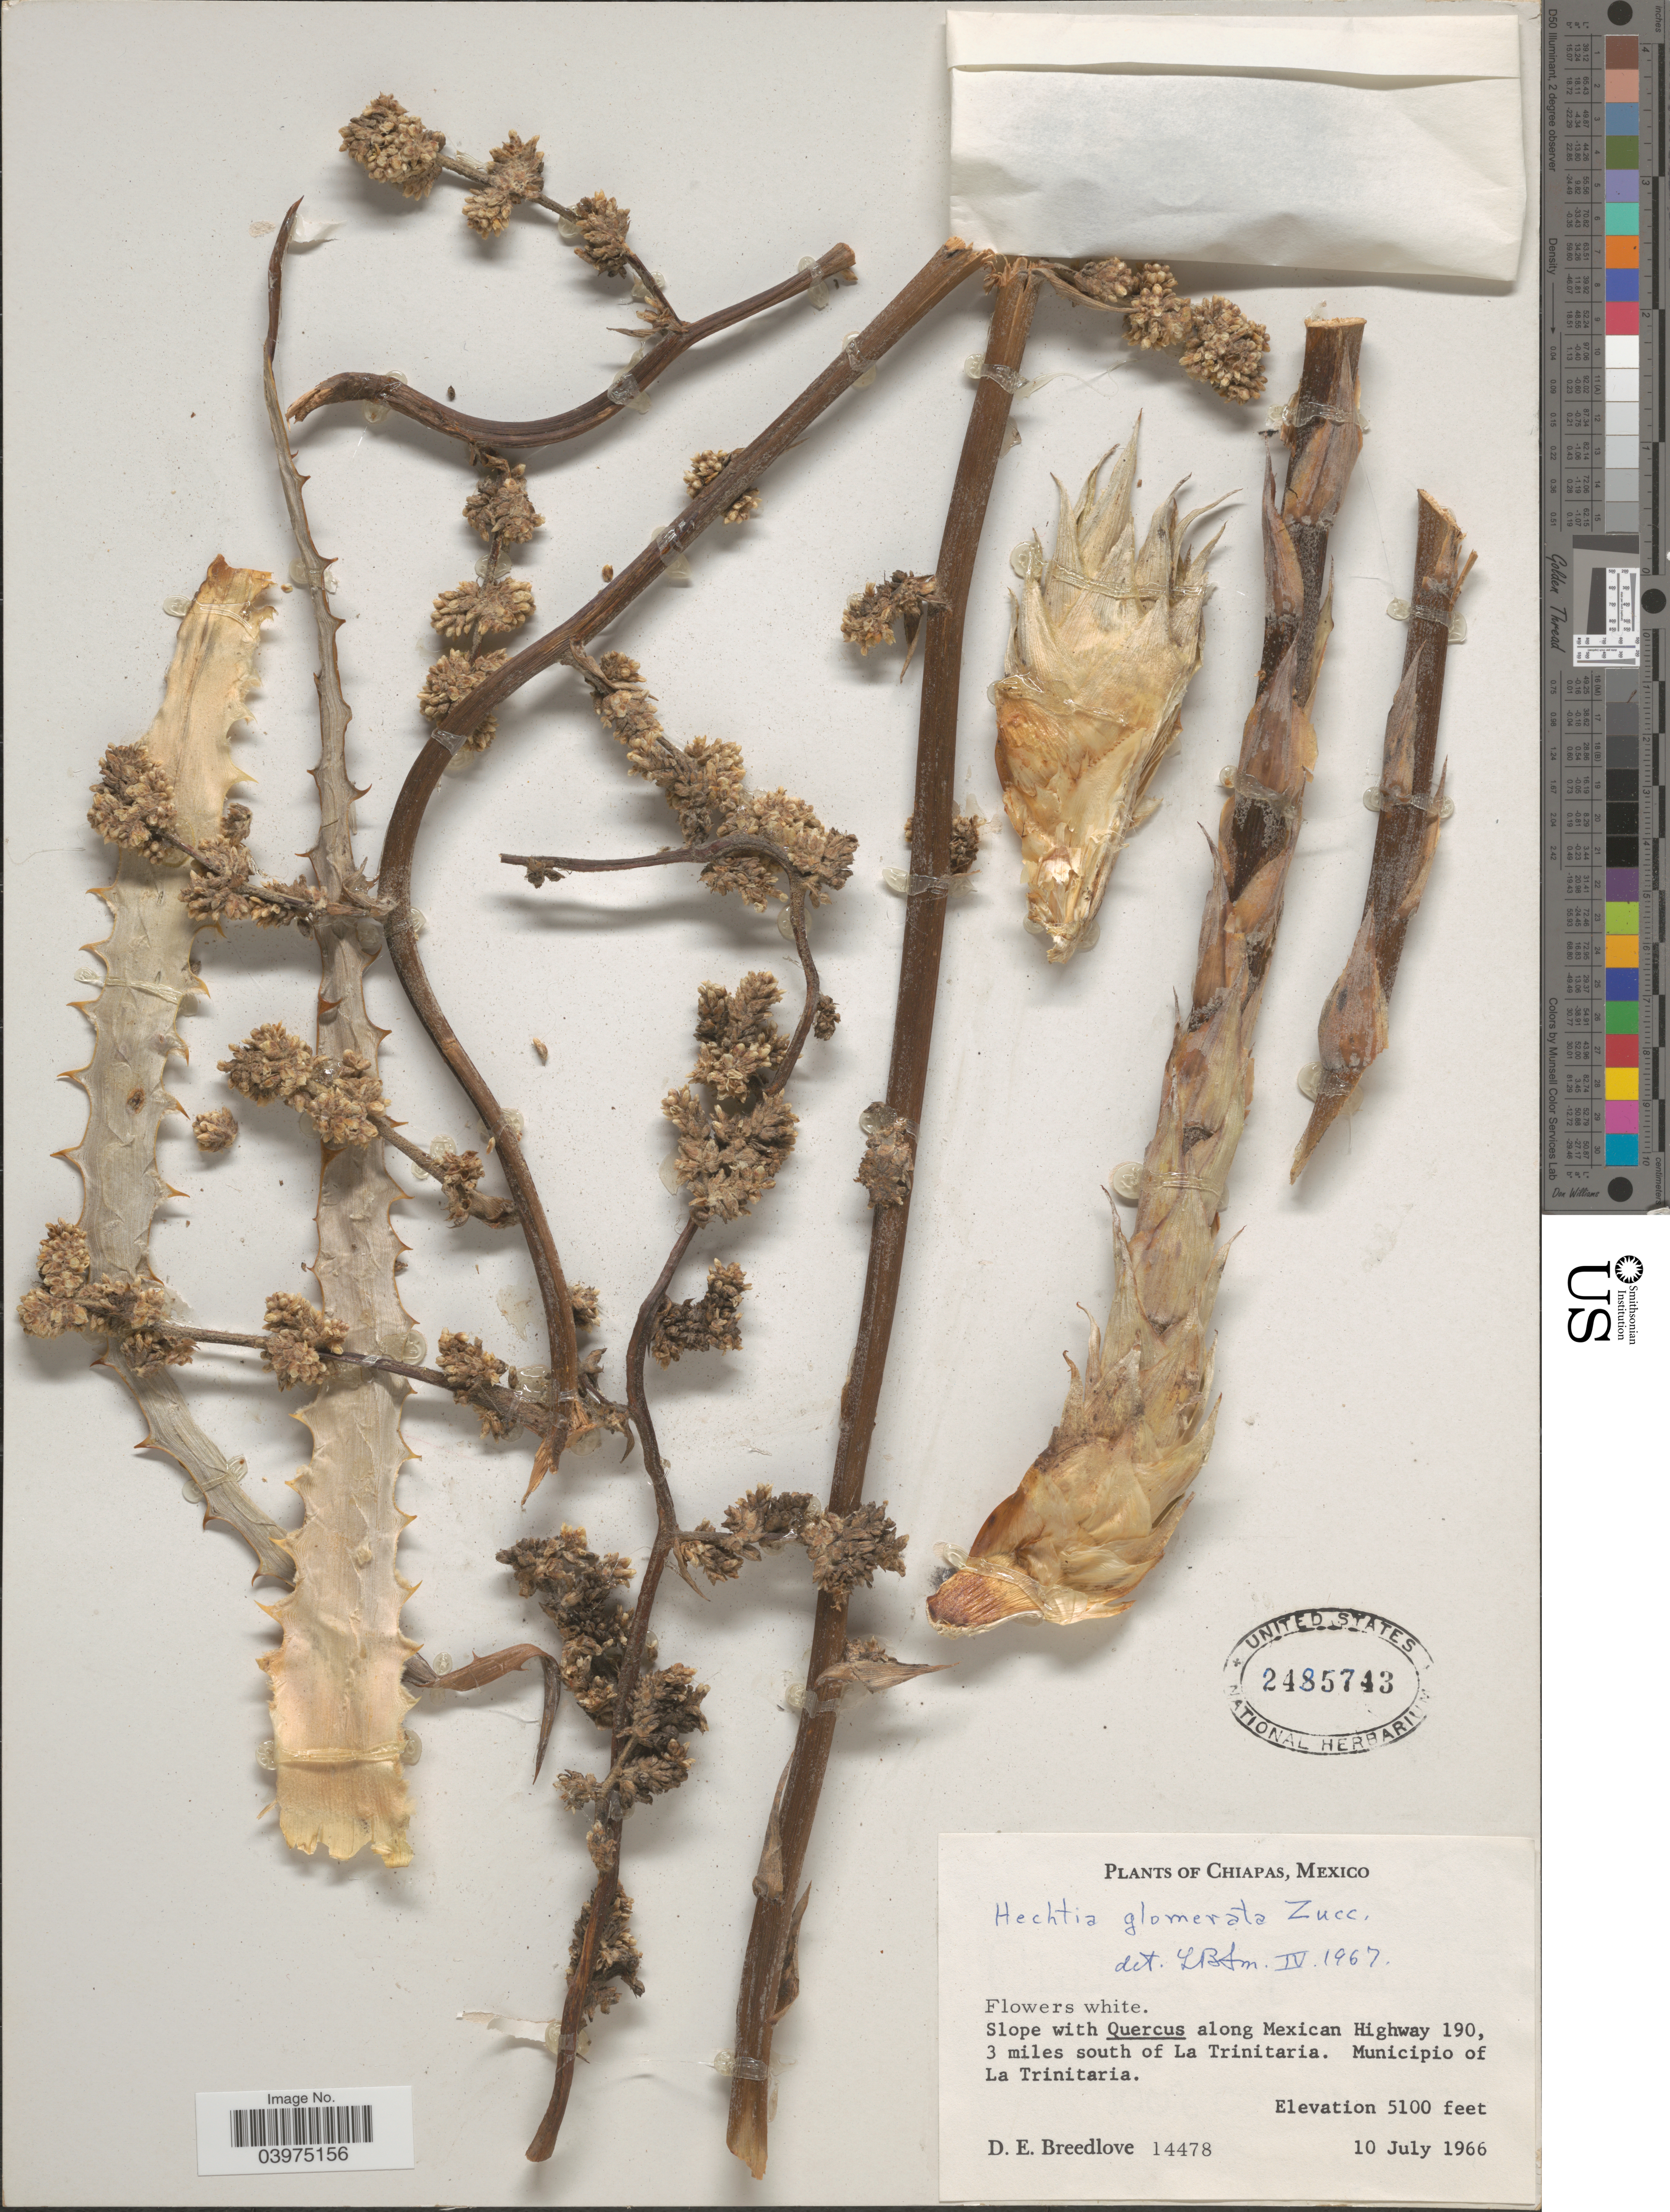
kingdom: Plantae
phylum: Tracheophyta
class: Liliopsida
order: Poales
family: Bromeliaceae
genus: Hechtia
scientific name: Hechtia glomerata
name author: Zucc.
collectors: D. E. Breedlove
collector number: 14478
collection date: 1966-07-10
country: Mexico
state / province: Chiapas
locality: Along Mexican Highway 190, 3 miles south of La Trinitaria. Municipio of La Trinitaria.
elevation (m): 1554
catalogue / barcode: US 2485743